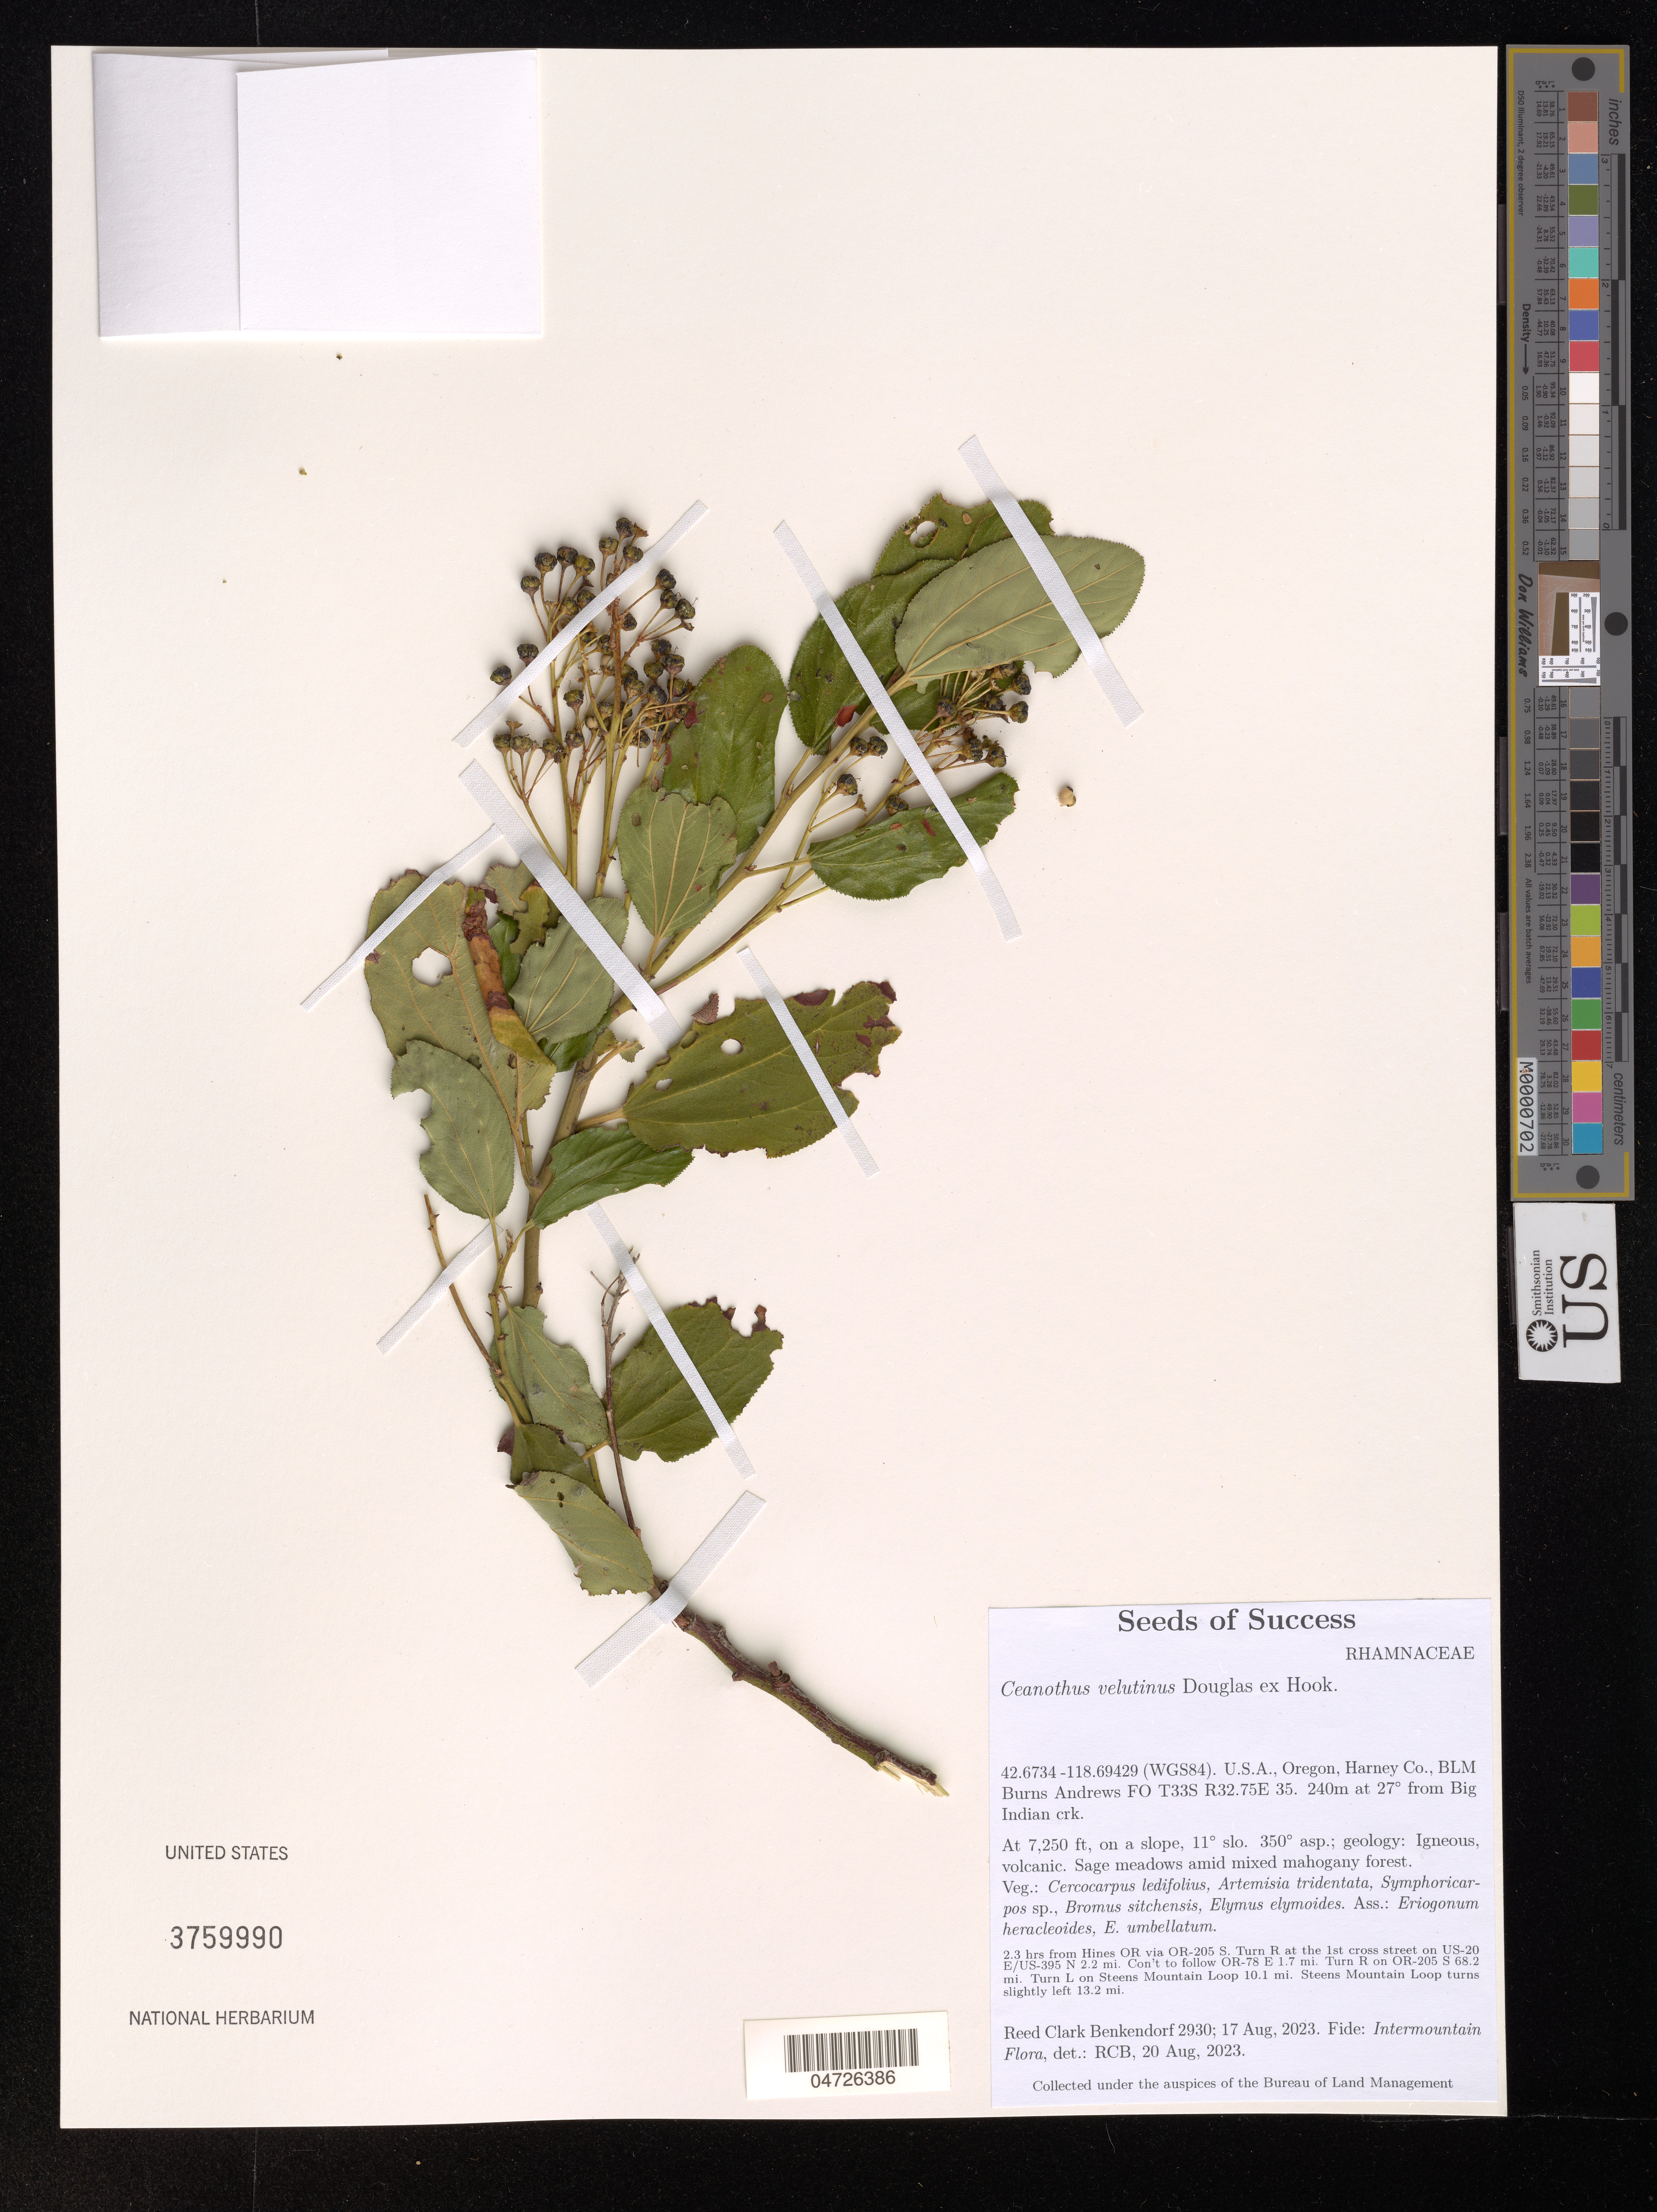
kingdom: Plantae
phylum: Tracheophyta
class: Magnoliopsida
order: Rosales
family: Rhamnaceae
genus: Ceanothus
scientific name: Ceanothus velutinus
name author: Douglas ex Hook.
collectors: R. Benkendorf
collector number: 2930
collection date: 2023-08-17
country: United States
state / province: Oregon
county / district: Harney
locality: (WGS84). Harney Co., BLM Burns Andrews FO T33S R32. 75E 35. 240m at 27º from Big Indian crk. 2.3 hrs from Hines OR via OR-205 S. Turn R at the 1st cross street on US-20 E/US-395 N 2.2 mi. Con't to follow OR-78 E 1.7 mi. Turn R on OR-205 S 68.2 mi. Turn L on Steens Mountain Loop 10.1 mi. Steens Mountain Loop turns slightly left 13.2 mi.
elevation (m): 2210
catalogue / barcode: US 3759990